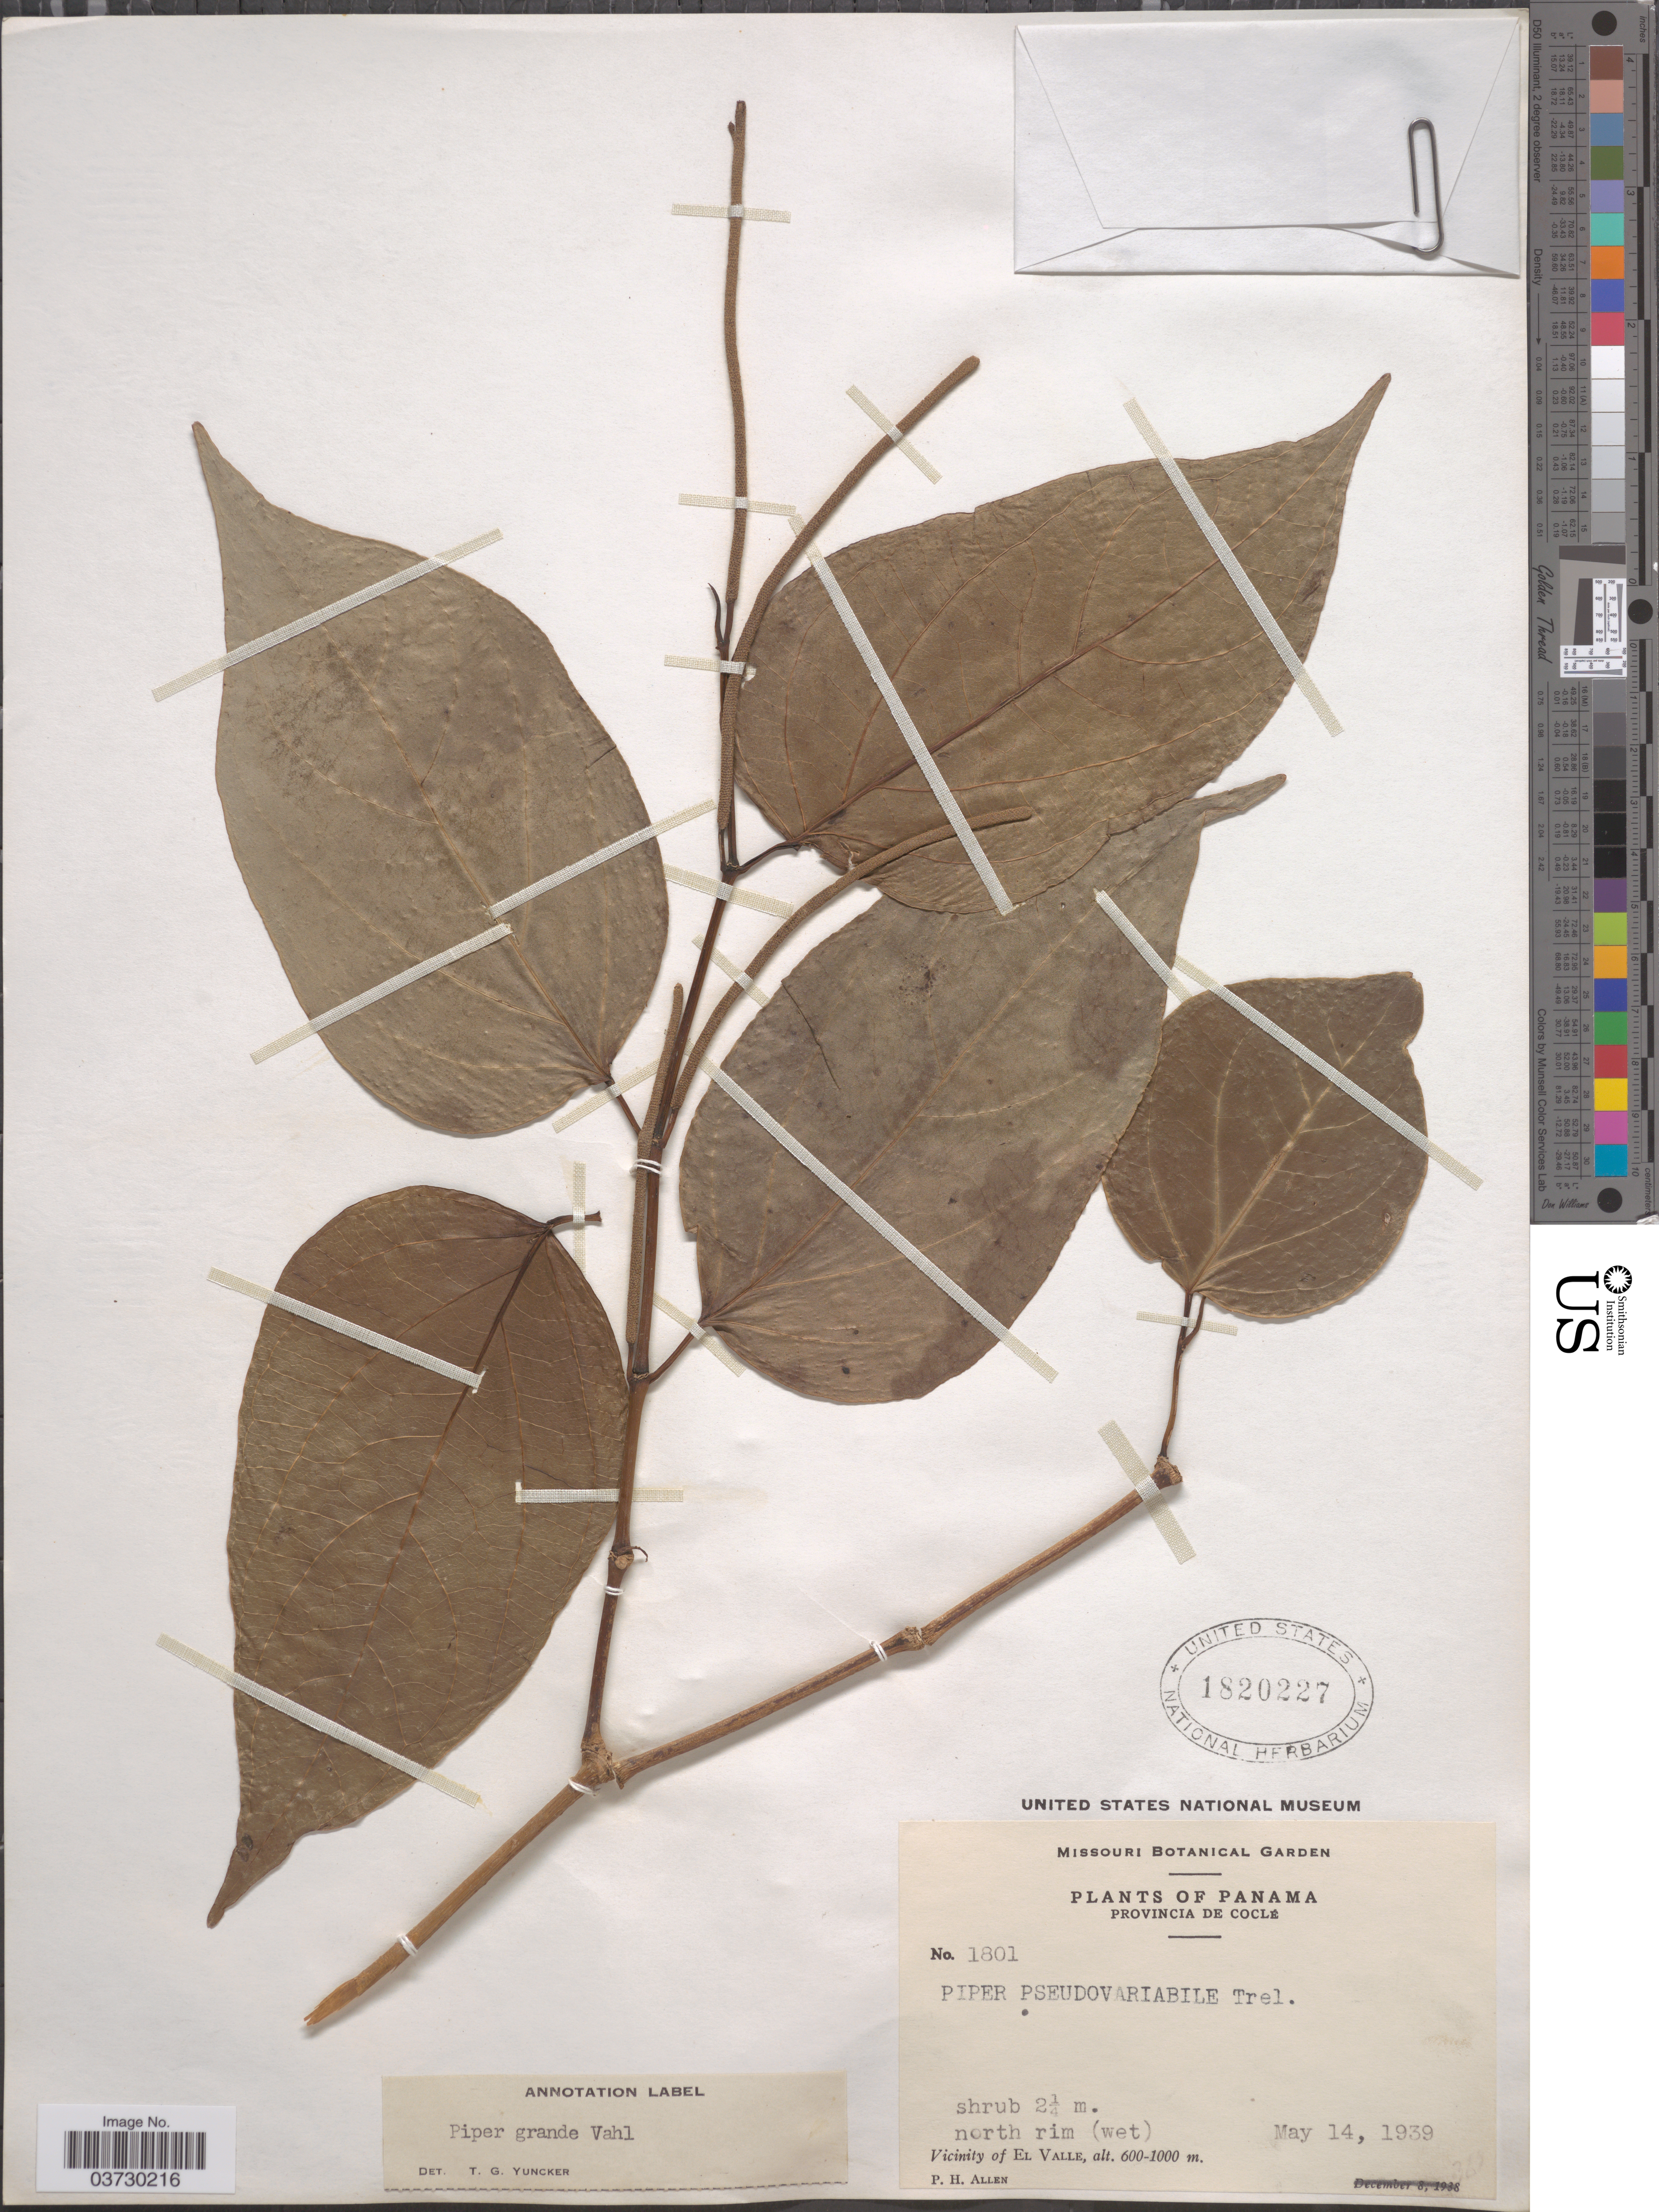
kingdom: Plantae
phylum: Tracheophyta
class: Magnoliopsida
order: Piperales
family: Piperaceae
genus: Piper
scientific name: Piper grande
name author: Vahl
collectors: P. H. Allen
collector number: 1801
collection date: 1939-05-14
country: Panama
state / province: Cocle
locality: North rim (wet). Vicinity of El Valle.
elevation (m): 600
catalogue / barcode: US 1820227